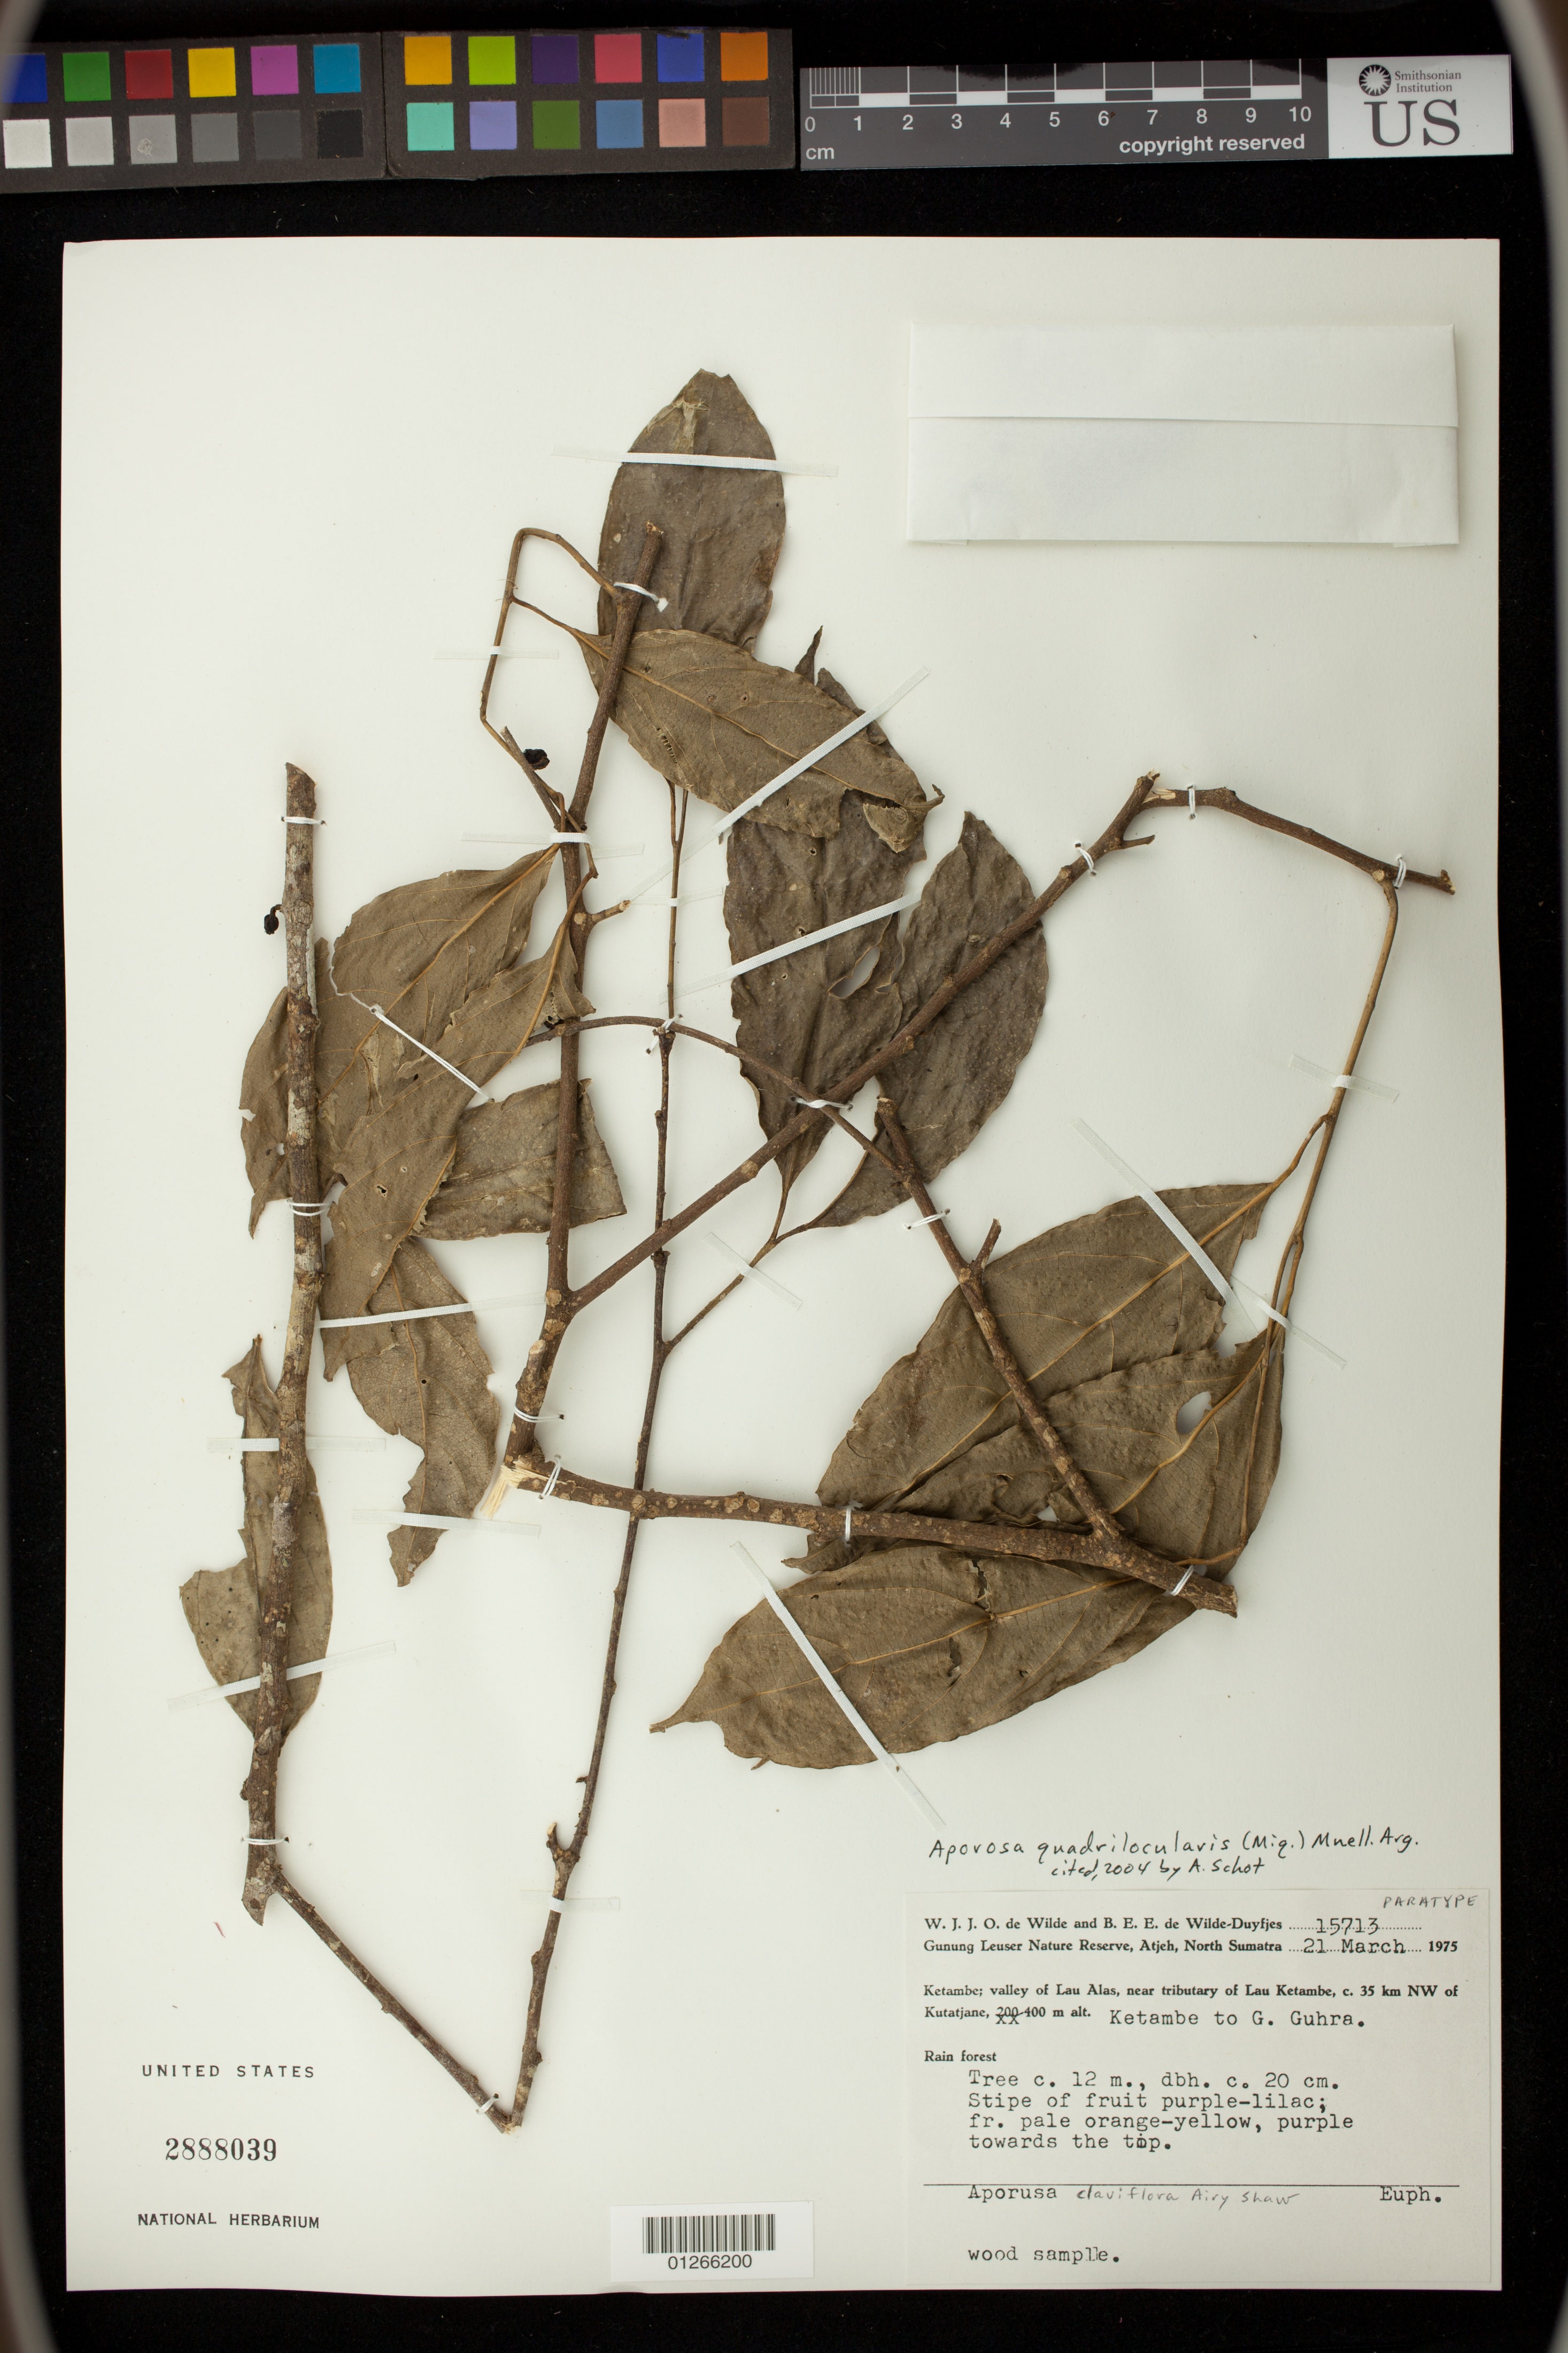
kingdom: Plantae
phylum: Tracheophyta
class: Magnoliopsida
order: Malpighiales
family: Phyllanthaceae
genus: Aporosa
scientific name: Aporosa quadrilocularis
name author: (Miq.) Müll. Arg.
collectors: Ding Hou & W.J.J.O. de Wilde & B. E. de Wilde-Duyfjes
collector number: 15713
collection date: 1975-03-21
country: Indonesia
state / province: Sumatra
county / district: Aceh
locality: Ketambe; valley of Lau Alas, near tributary of Lau Ketambe, c. 35 km NW of Kutatjane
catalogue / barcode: US 2888039